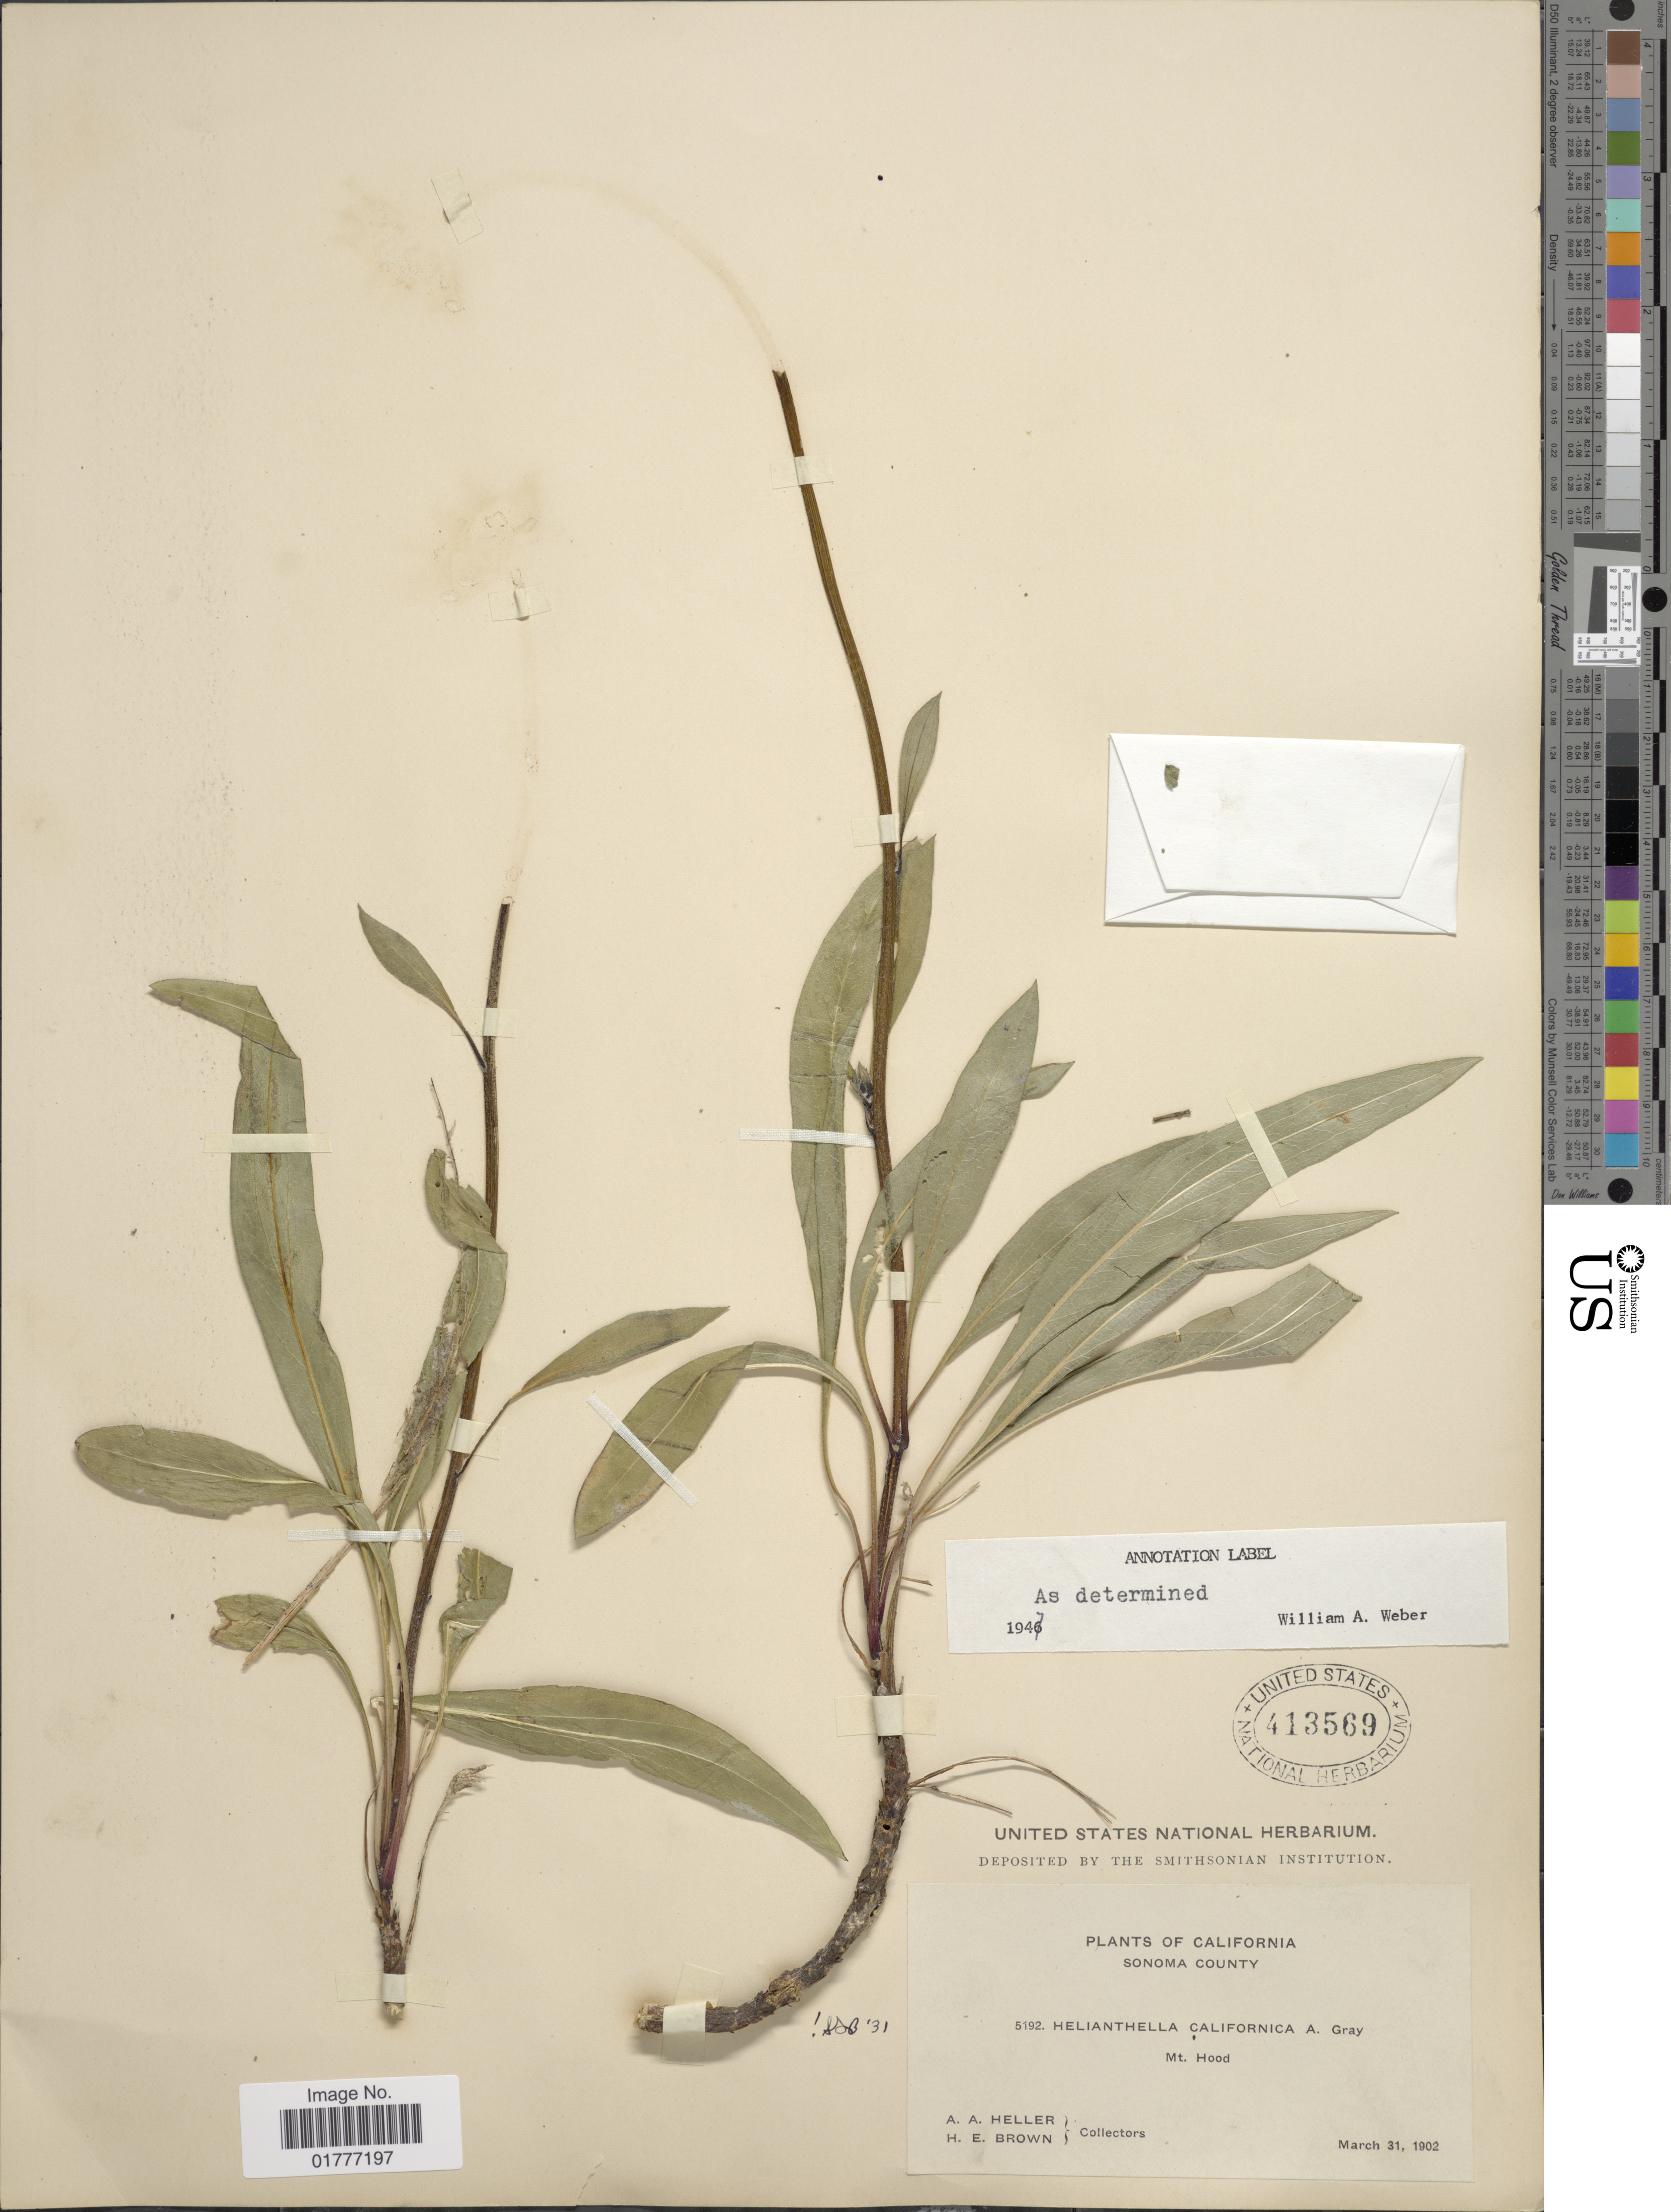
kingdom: Plantae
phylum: Tracheophyta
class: Magnoliopsida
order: Asterales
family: Asteraceae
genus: Helianthella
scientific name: Helianthella californica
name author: A. Gray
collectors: A. A. Heller & H. E. Brown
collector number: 5192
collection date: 1902-03-31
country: United States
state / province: California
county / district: Sonoma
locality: Sonoma County. Mt. Hood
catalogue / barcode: US 413569